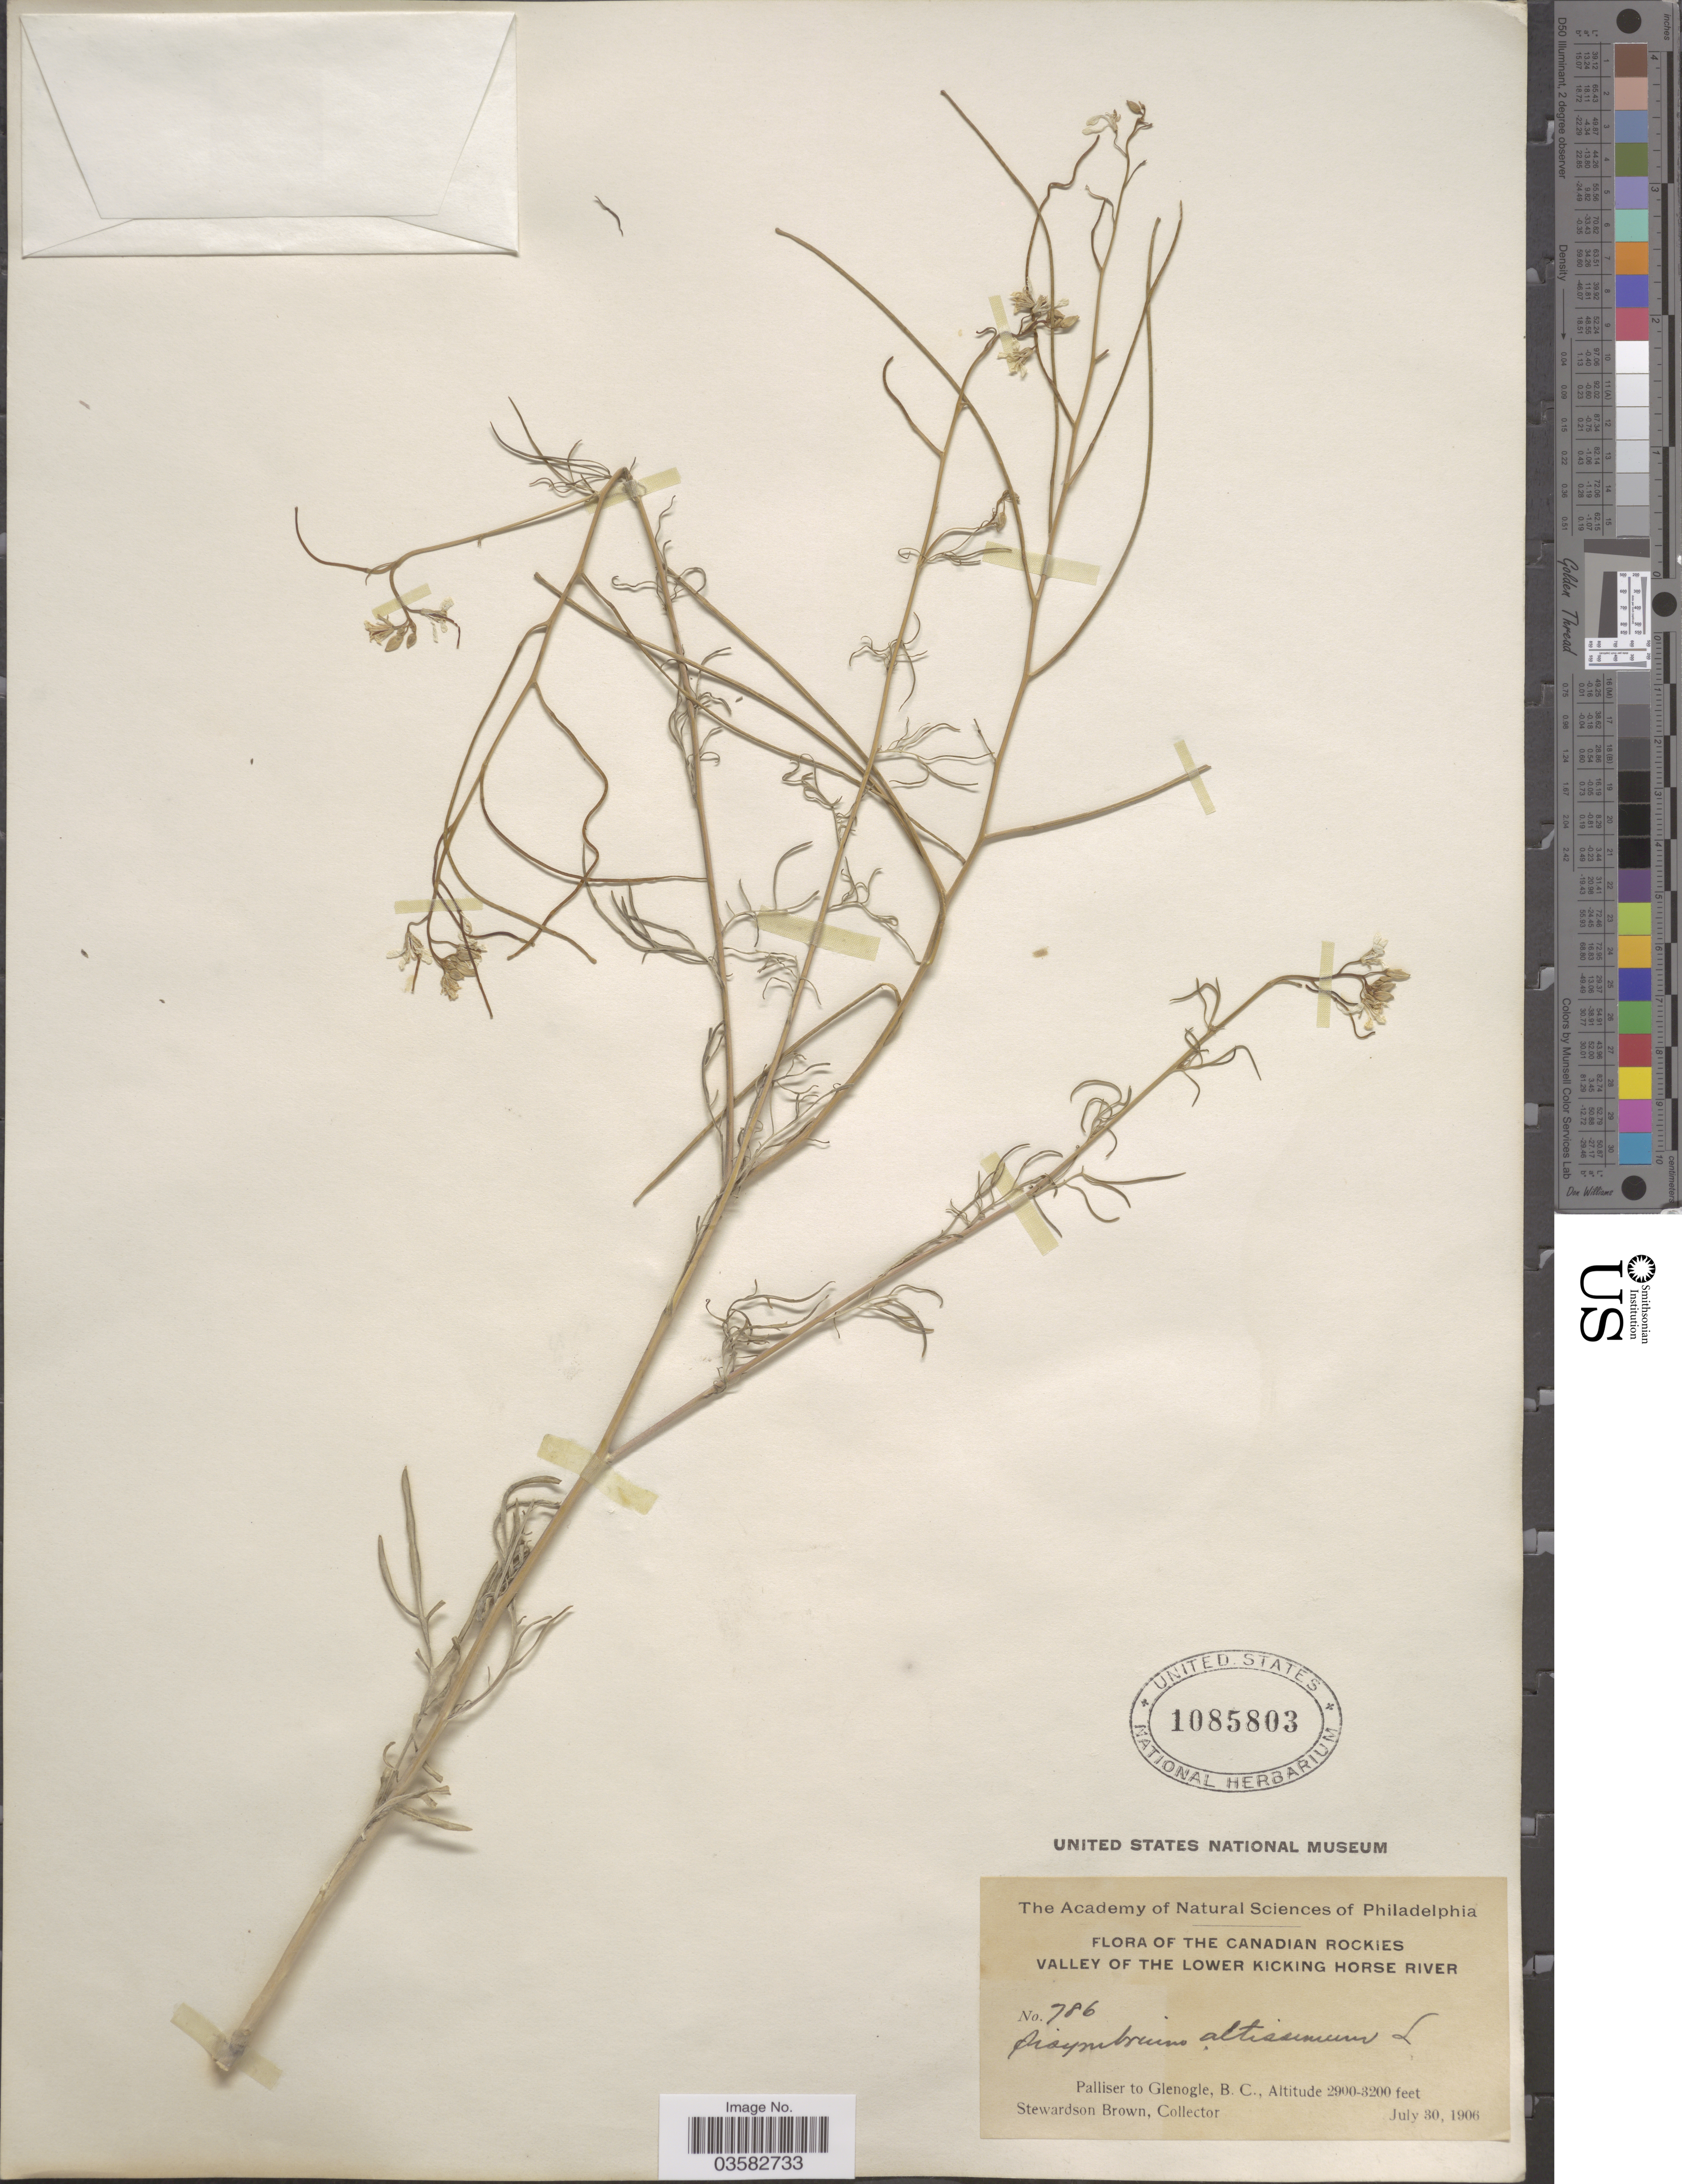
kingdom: Plantae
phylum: Tracheophyta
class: Magnoliopsida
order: Brassicales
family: Brassicaceae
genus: Sisymbrium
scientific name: Sisymbrium altissimum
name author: L.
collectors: S. Brown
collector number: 786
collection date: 1906-07-30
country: Canada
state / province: British Columbia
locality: The Canadian Rockies. Valley of the Lower Kicking Horse River. Palliser to Glenogle.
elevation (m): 884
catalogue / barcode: US 1085803